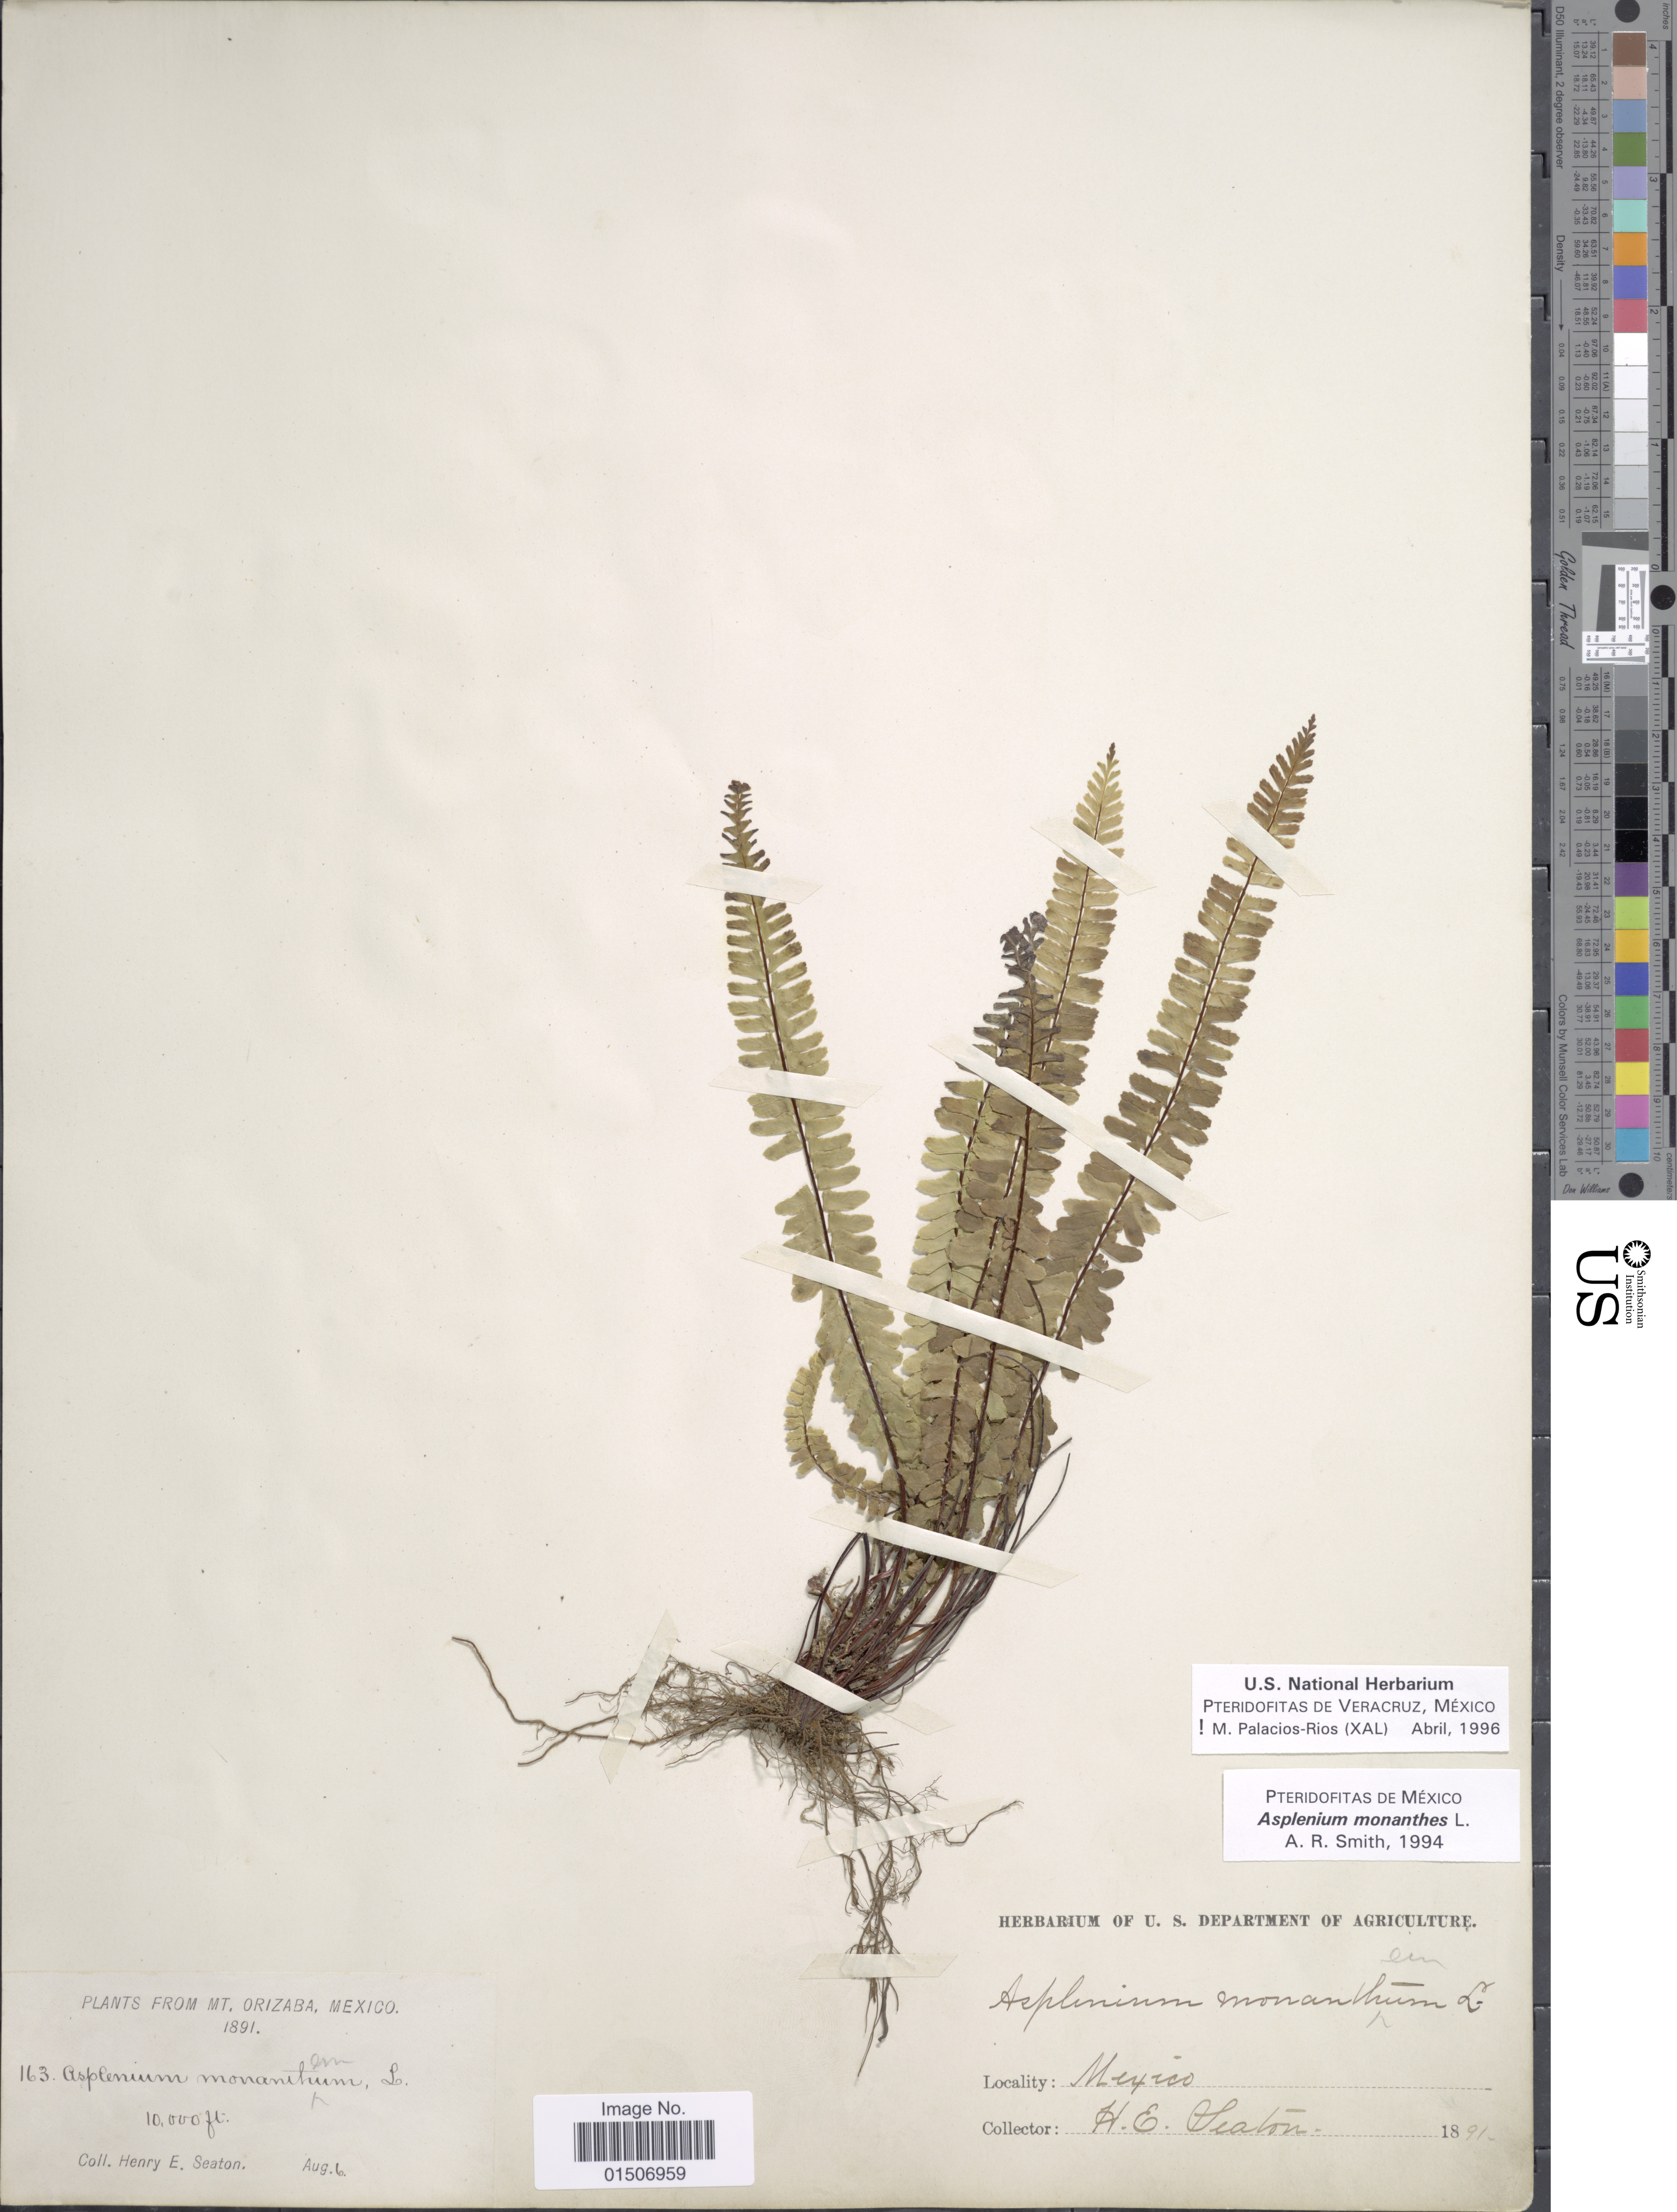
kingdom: Plantae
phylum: Tracheophyta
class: Polypodiopsida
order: Polypodiales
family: Aspleniaceae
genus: Asplenium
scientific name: Asplenium monanthes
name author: L.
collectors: H. E. Seaton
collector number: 163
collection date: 1891-08-06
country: Mexico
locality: From Mt Orizaba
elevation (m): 3048